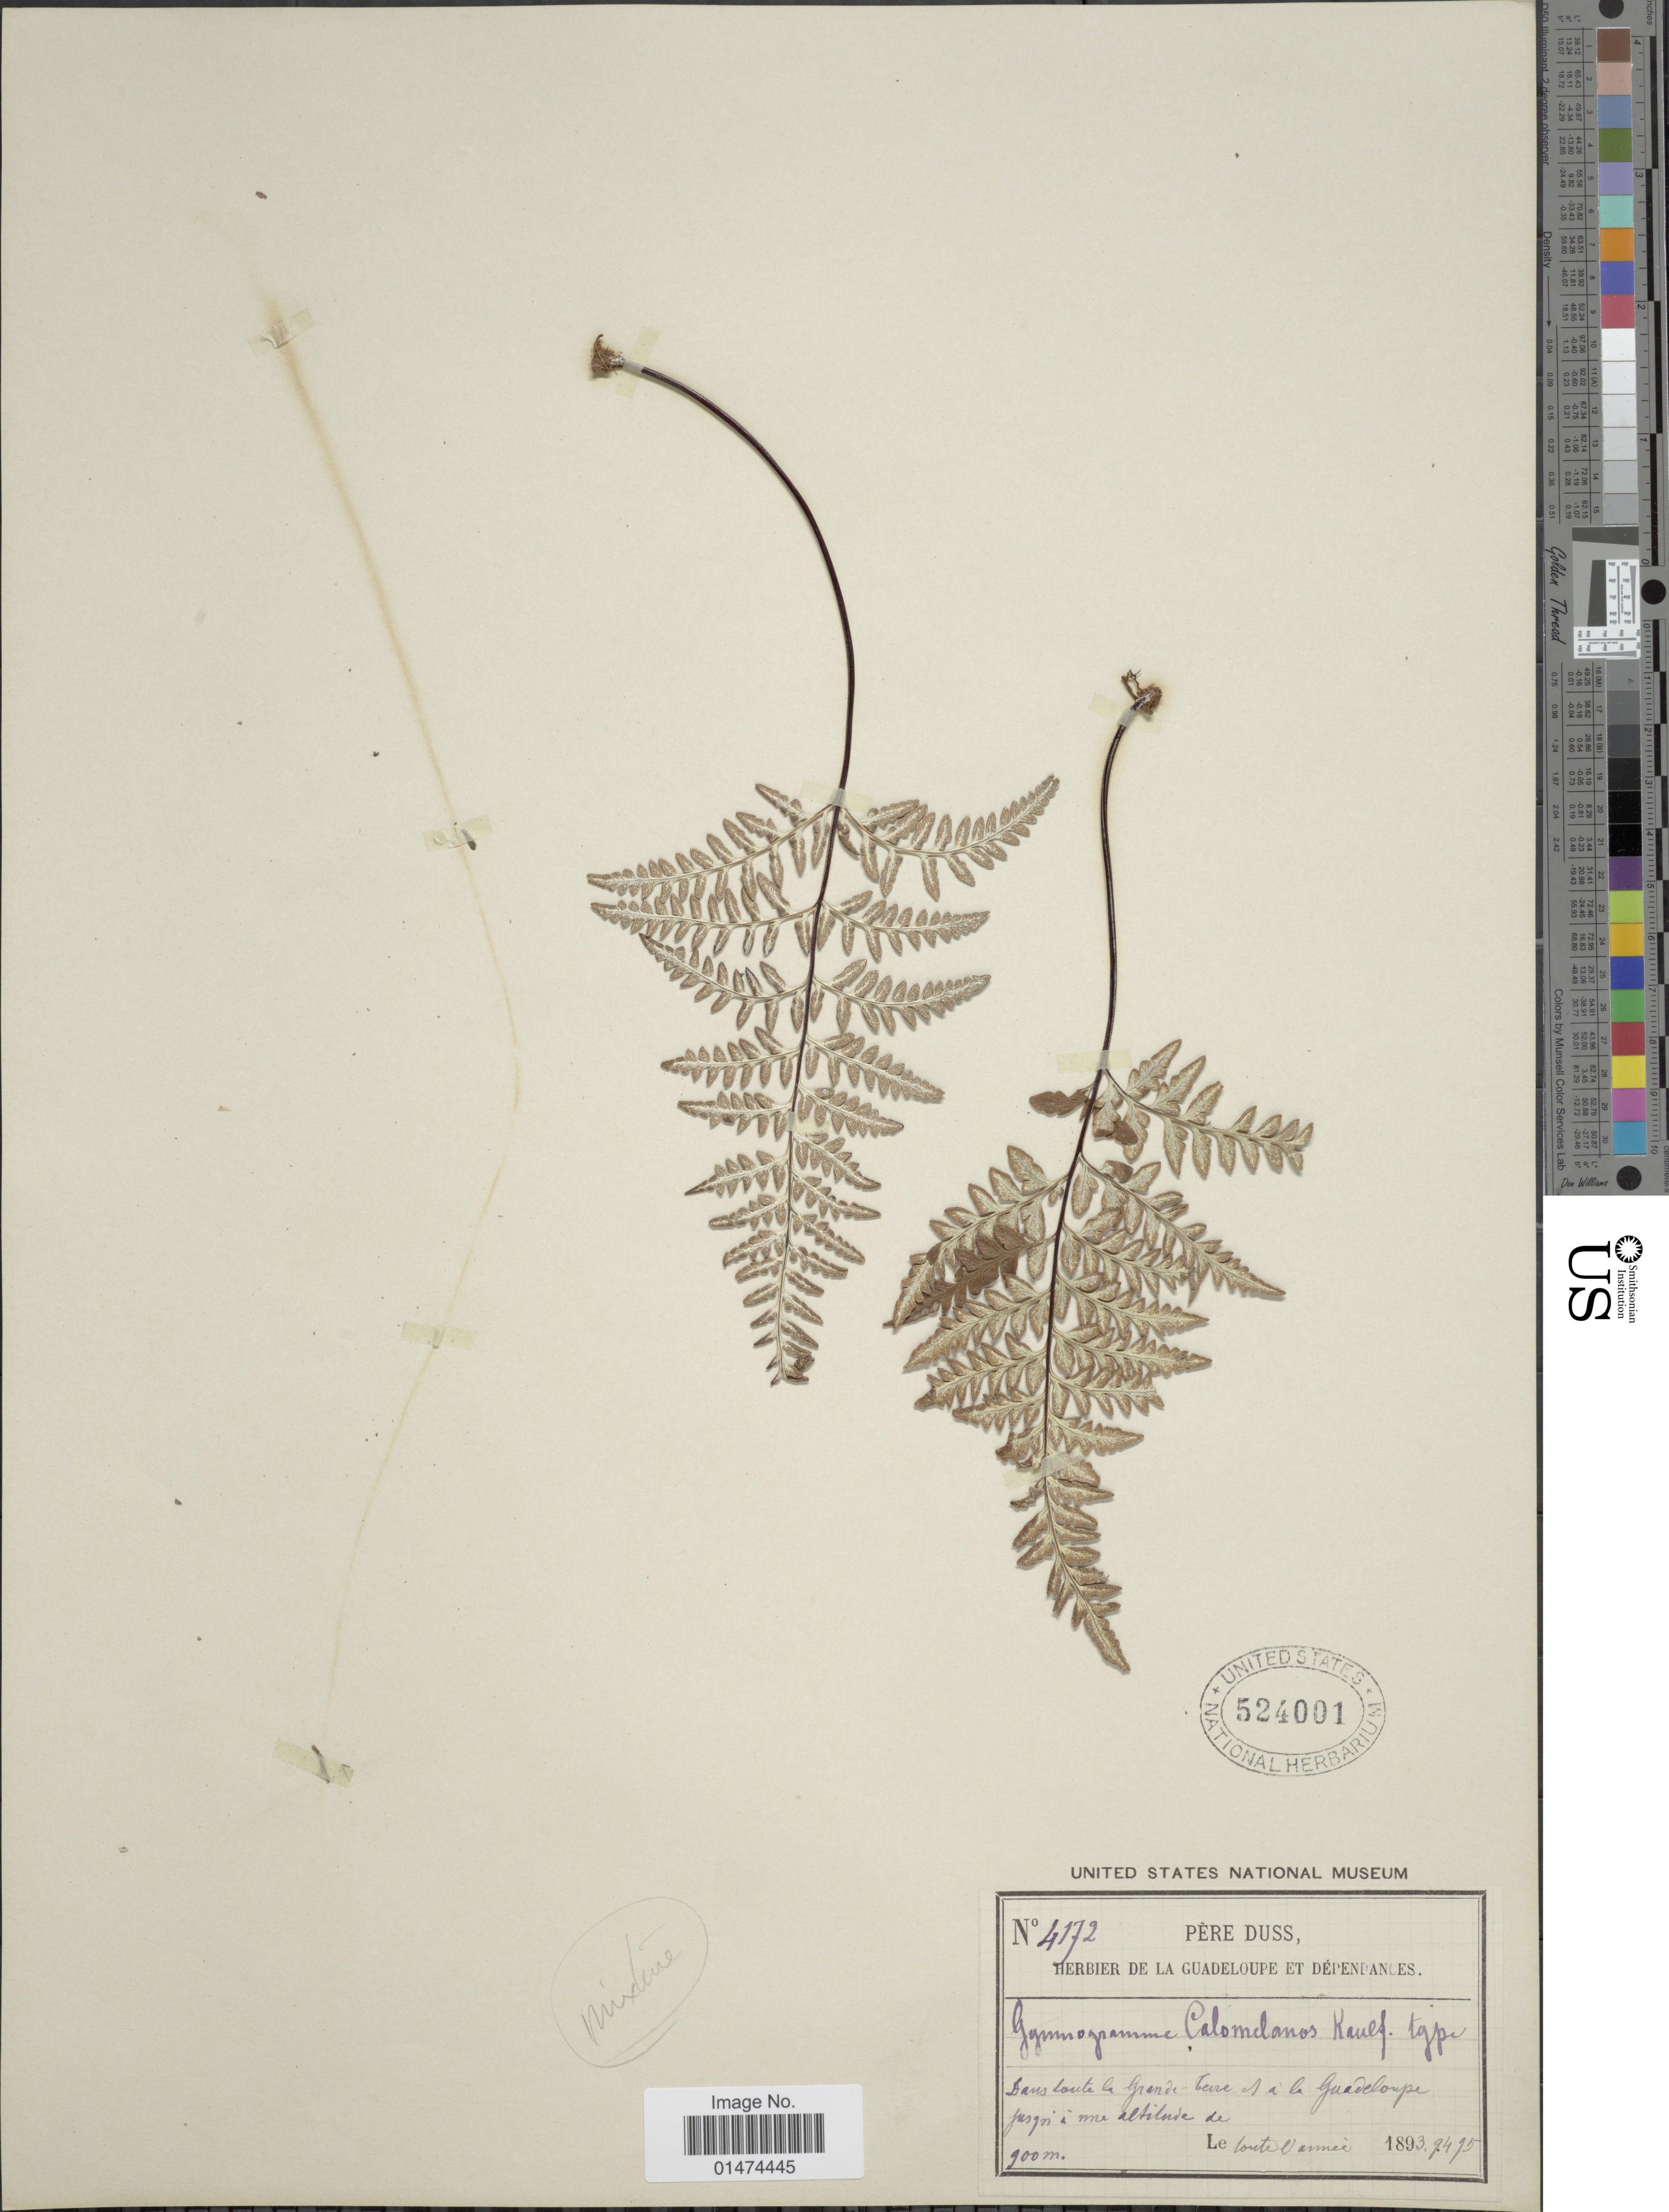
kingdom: Plantae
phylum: Tracheophyta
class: Polypodiopsida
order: Polypodiales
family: Pteridaceae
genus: Pityrogramma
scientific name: Pityrogramma chrysophylla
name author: (Sw.) Link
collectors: Père Duss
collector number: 4172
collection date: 1893/1895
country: Guadeloupe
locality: De la Guadelope.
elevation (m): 900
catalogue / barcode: US 524001